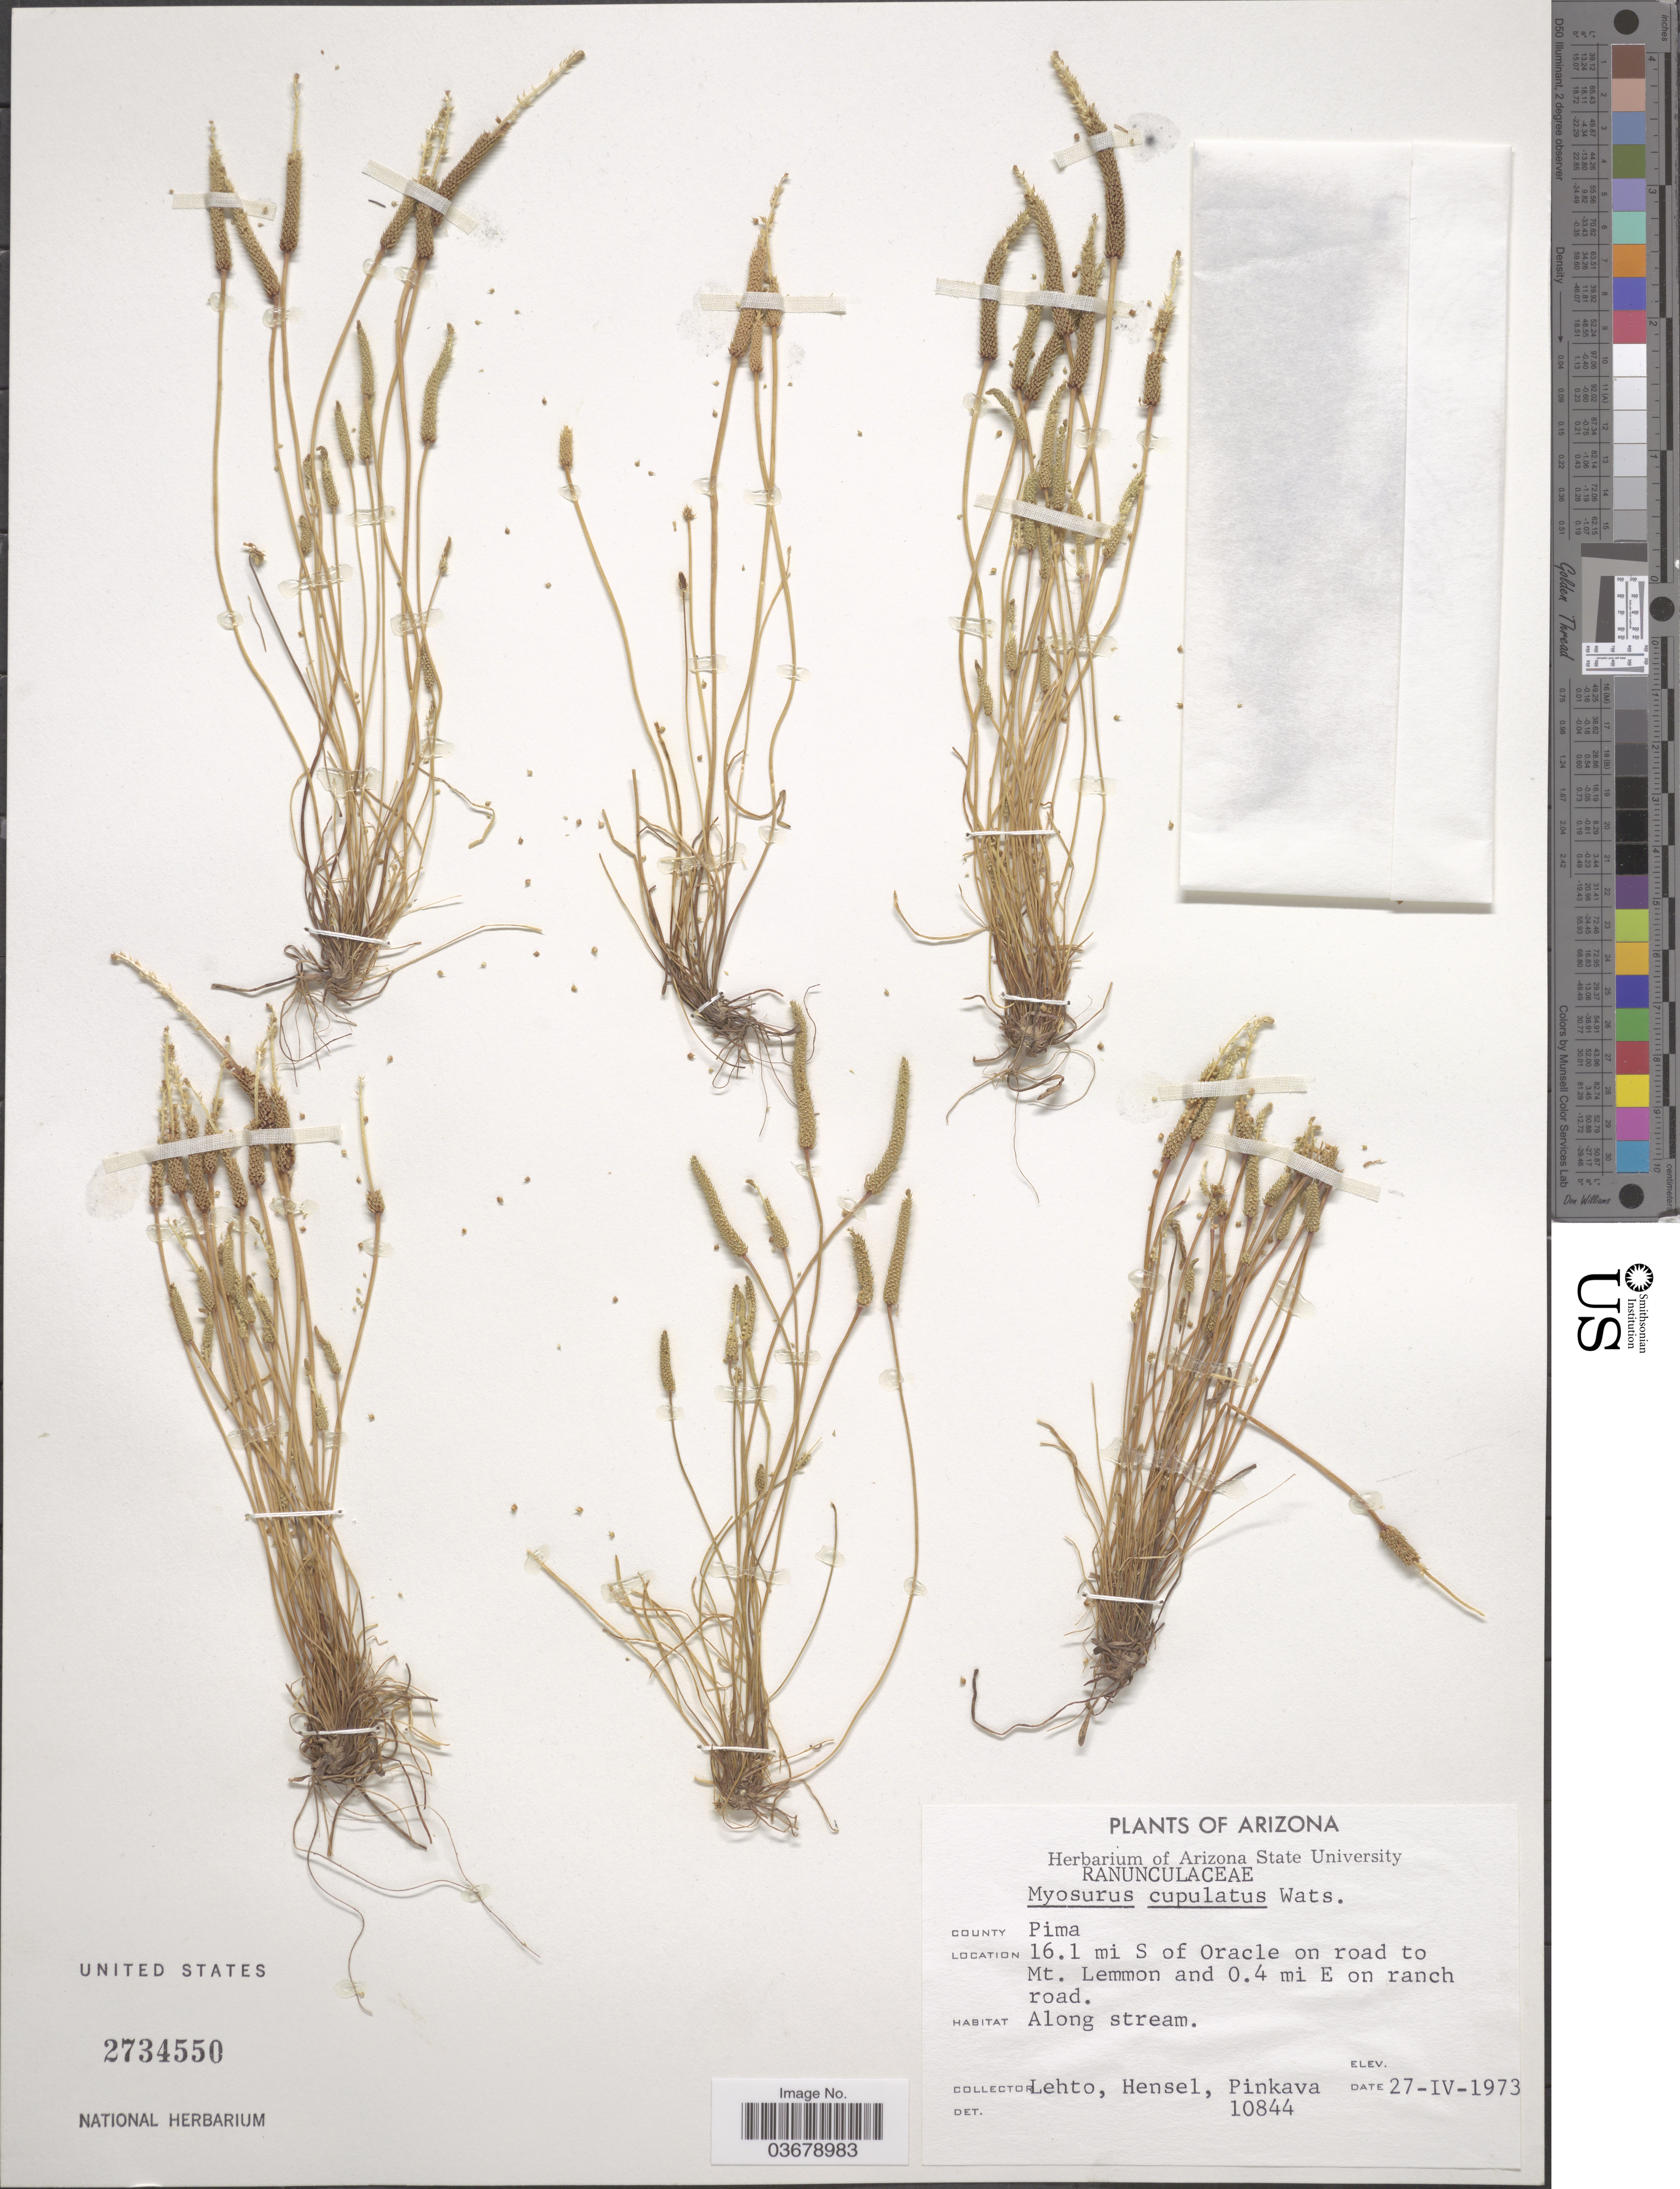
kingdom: Plantae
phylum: Tracheophyta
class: Magnoliopsida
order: Ranunculales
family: Ranunculaceae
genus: Myosurus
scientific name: Myosurus cupulatus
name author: S. Watson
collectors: -. Lehto, -. Hensel & -. Pinkava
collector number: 10844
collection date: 1973-04-27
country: United States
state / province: Arizona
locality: County Pima. 16.1 mi S of Oracle on road to Mt. Lemmon and 0.4 mi E on ranch road.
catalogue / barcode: US 2734550